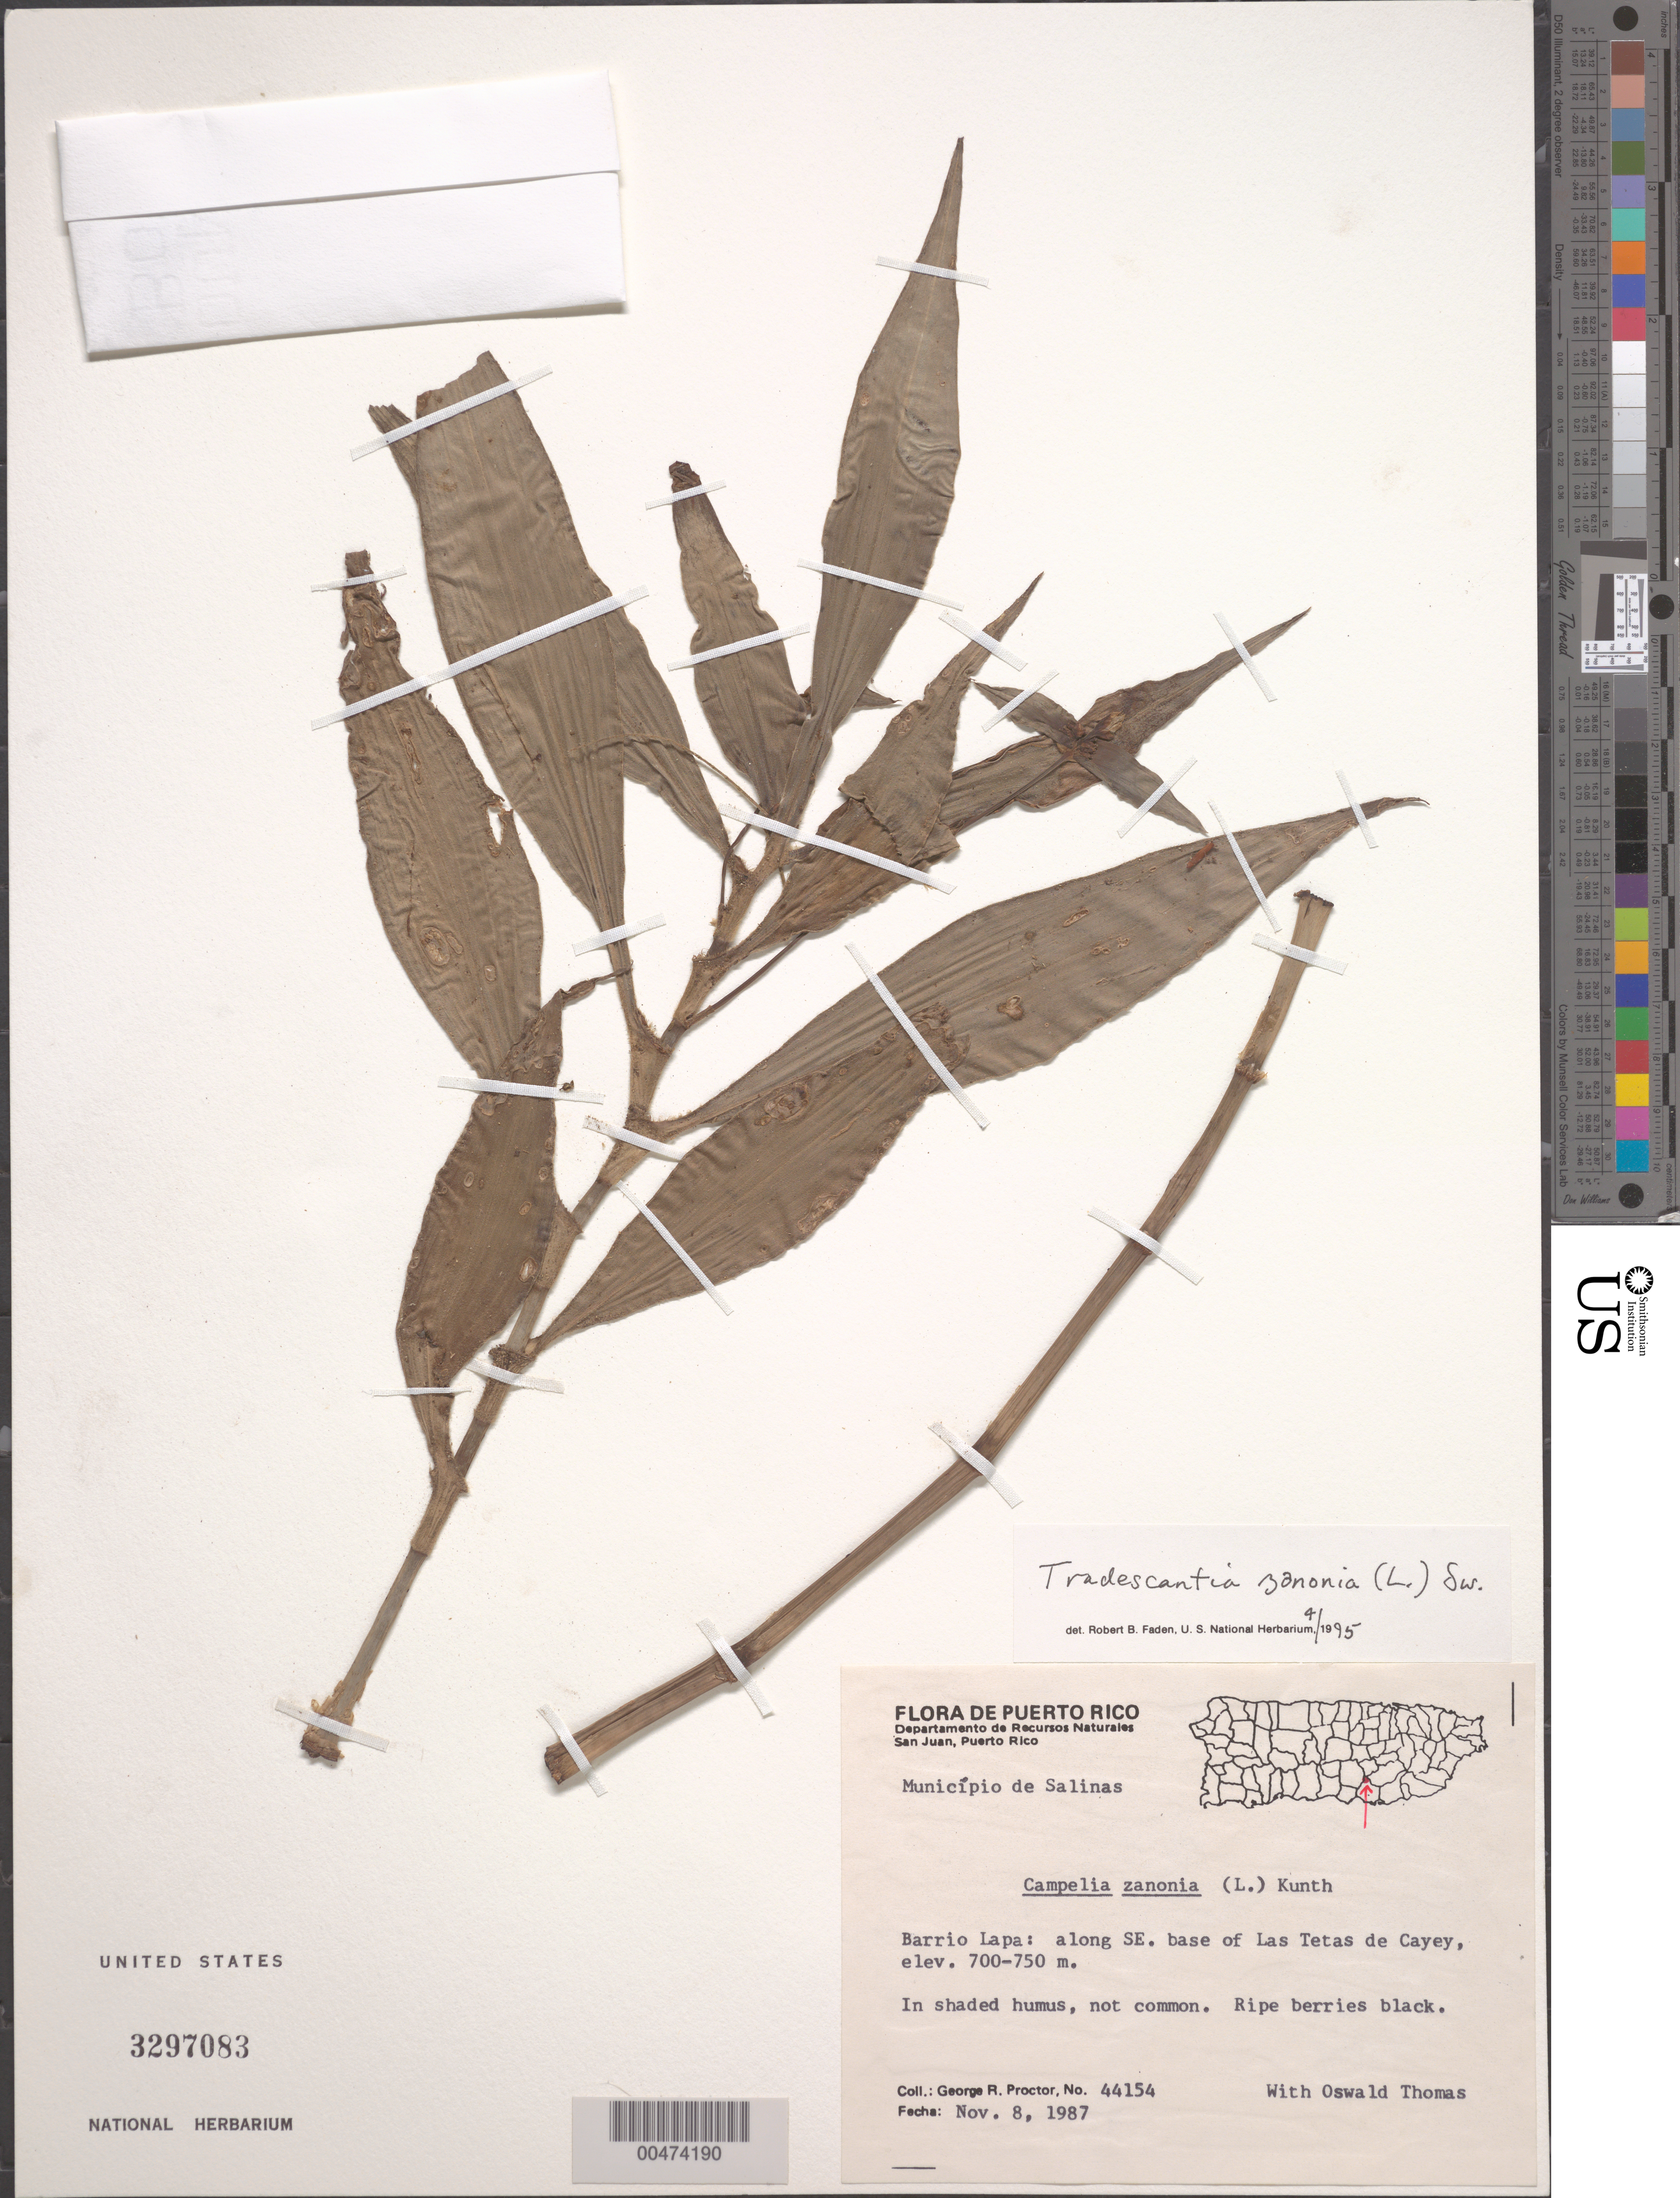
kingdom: Plantae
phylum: Tracheophyta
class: Liliopsida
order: Commelinales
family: Commelinaceae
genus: Tradescantia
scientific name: Tradescantia zanonia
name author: (L.) Sw.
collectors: G. R. Proctor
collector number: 44154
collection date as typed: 08 Nov 1987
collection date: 1987-11-08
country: Puerto Rico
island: Greater Antilles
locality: Barrio lapa, se of las tetas de cayey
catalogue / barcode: US 3297093